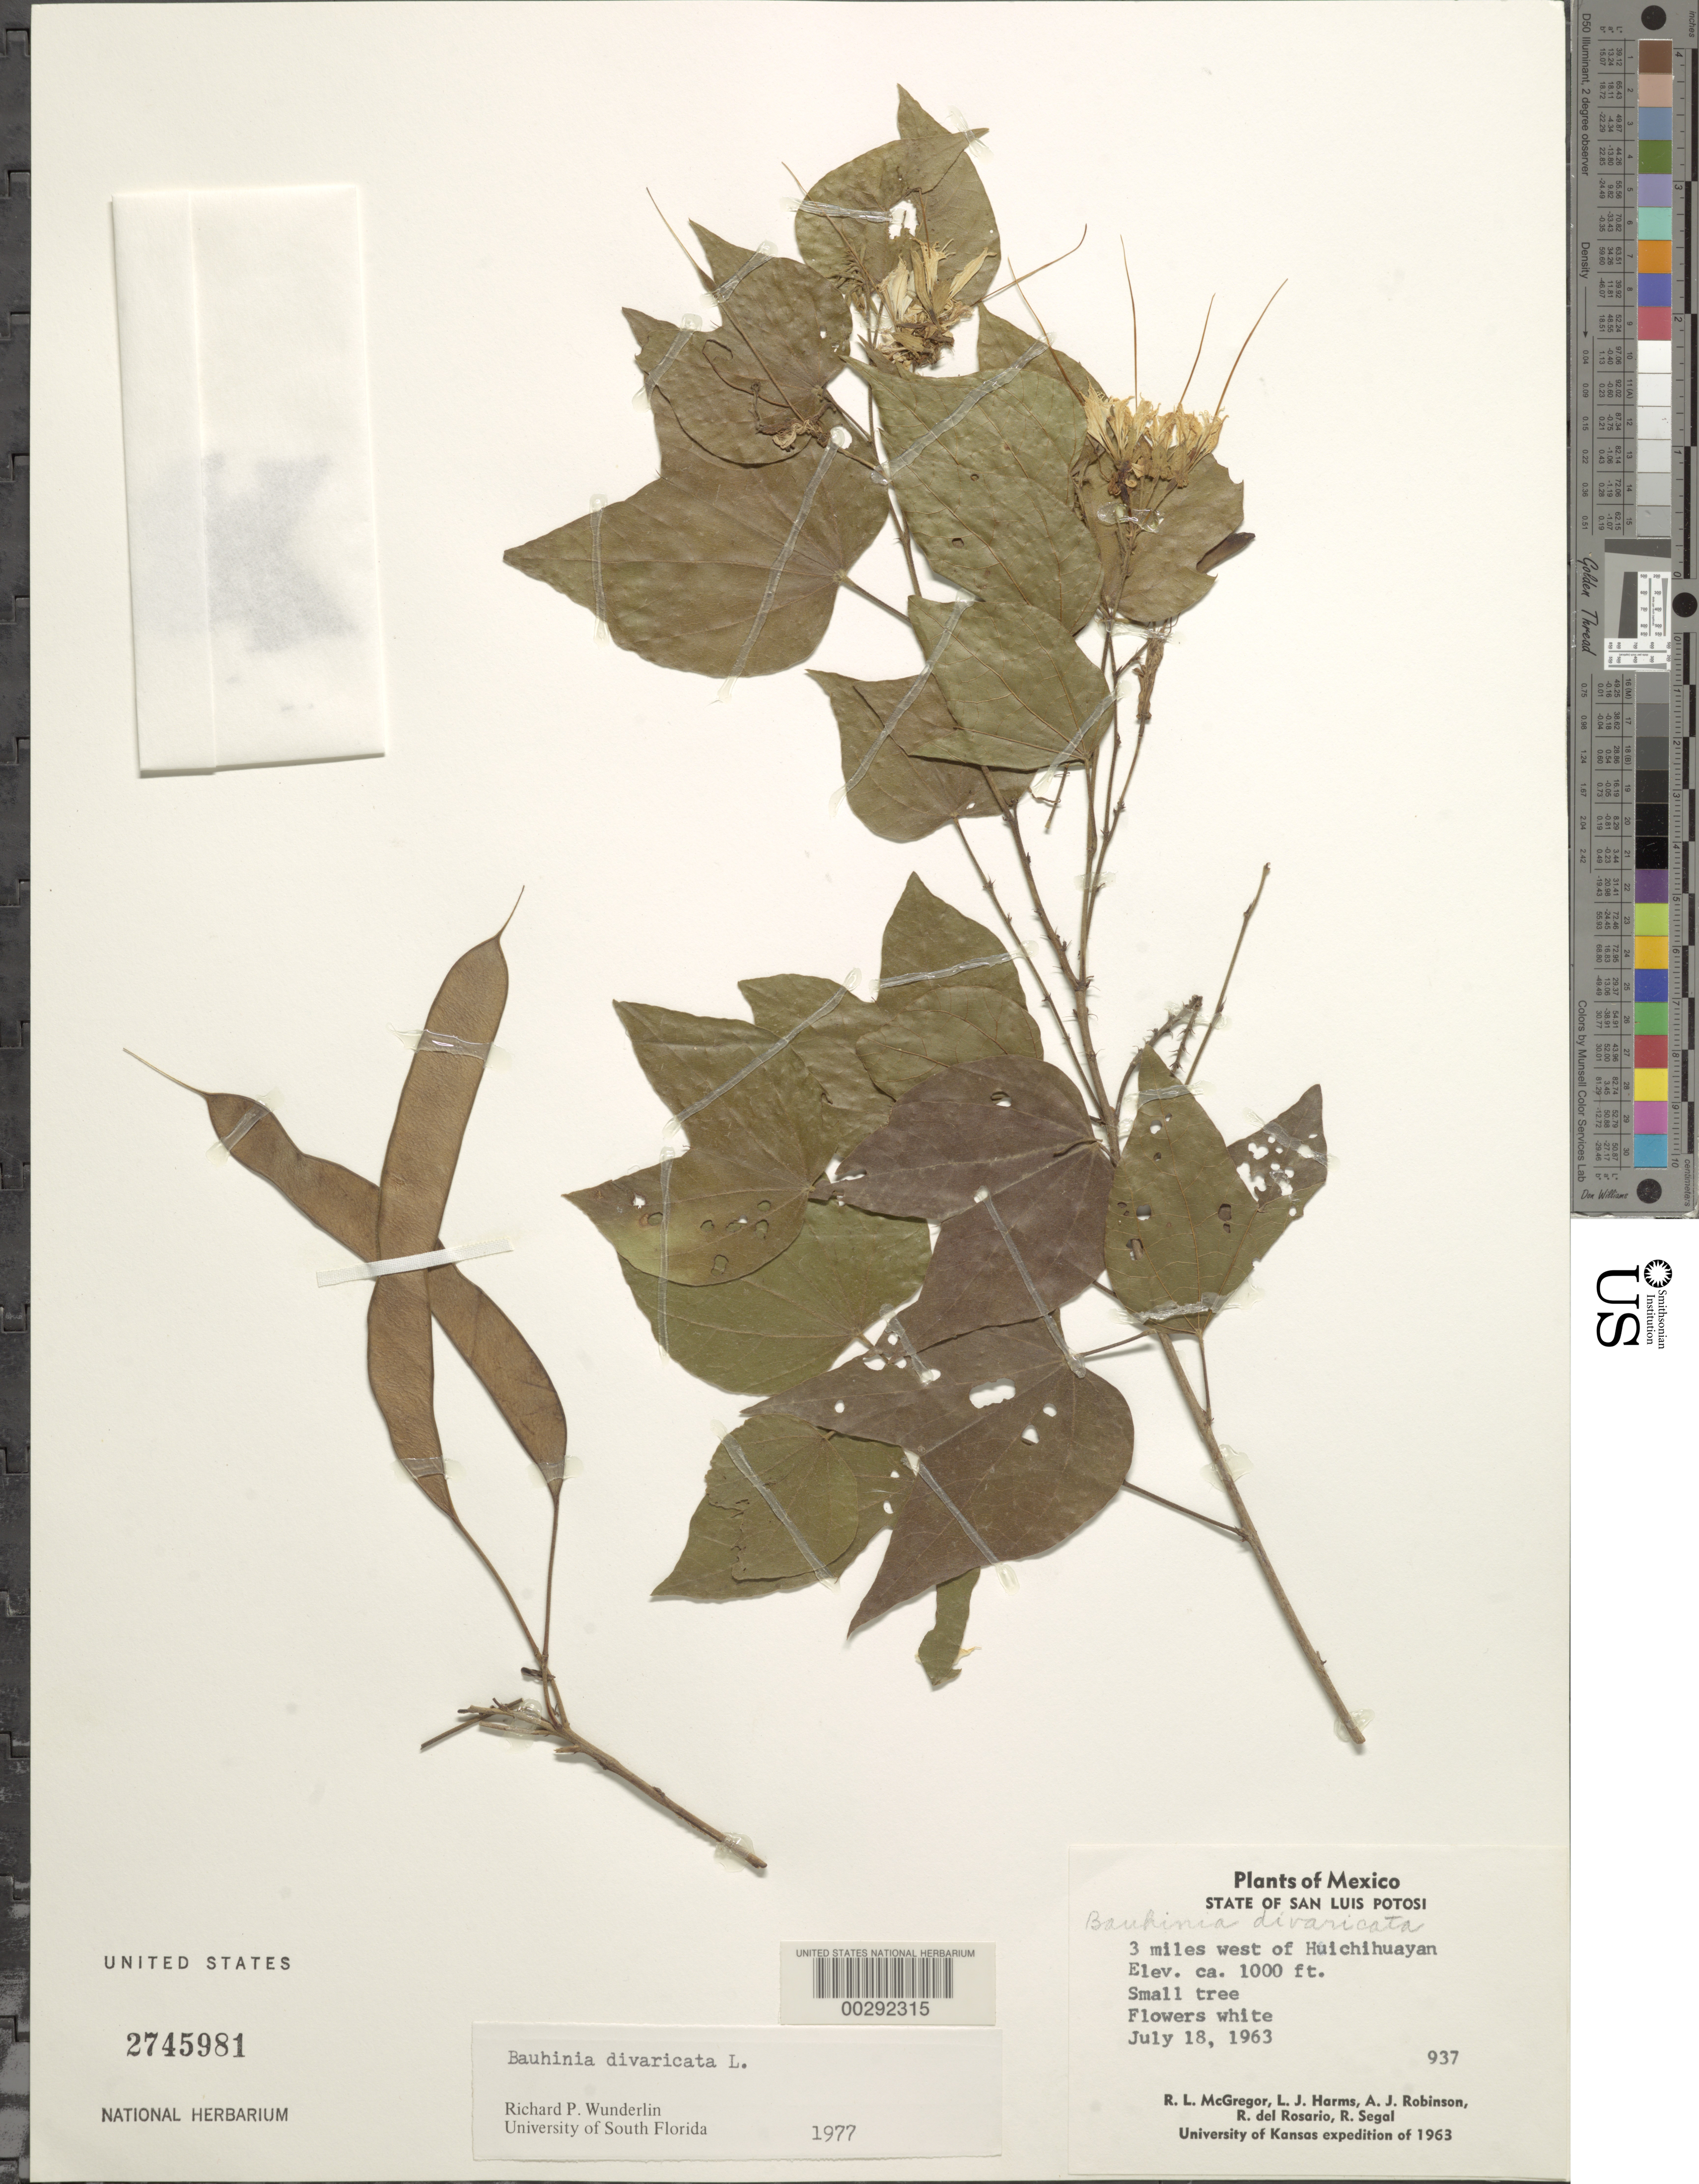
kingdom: Plantae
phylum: Tracheophyta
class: Magnoliopsida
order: Fabales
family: Fabaceae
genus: Bauhinia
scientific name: Bauhinia divaricata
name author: L.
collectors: R. L. McGregor, L. Harms, A. J. Robinson, R. del Rosario & R. Segal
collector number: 937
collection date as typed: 18 Jul 1963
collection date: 1963-07-18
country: Mexico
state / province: San Luis Potosí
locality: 3 mi W of Huichihuayan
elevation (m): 305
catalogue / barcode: US 2745981